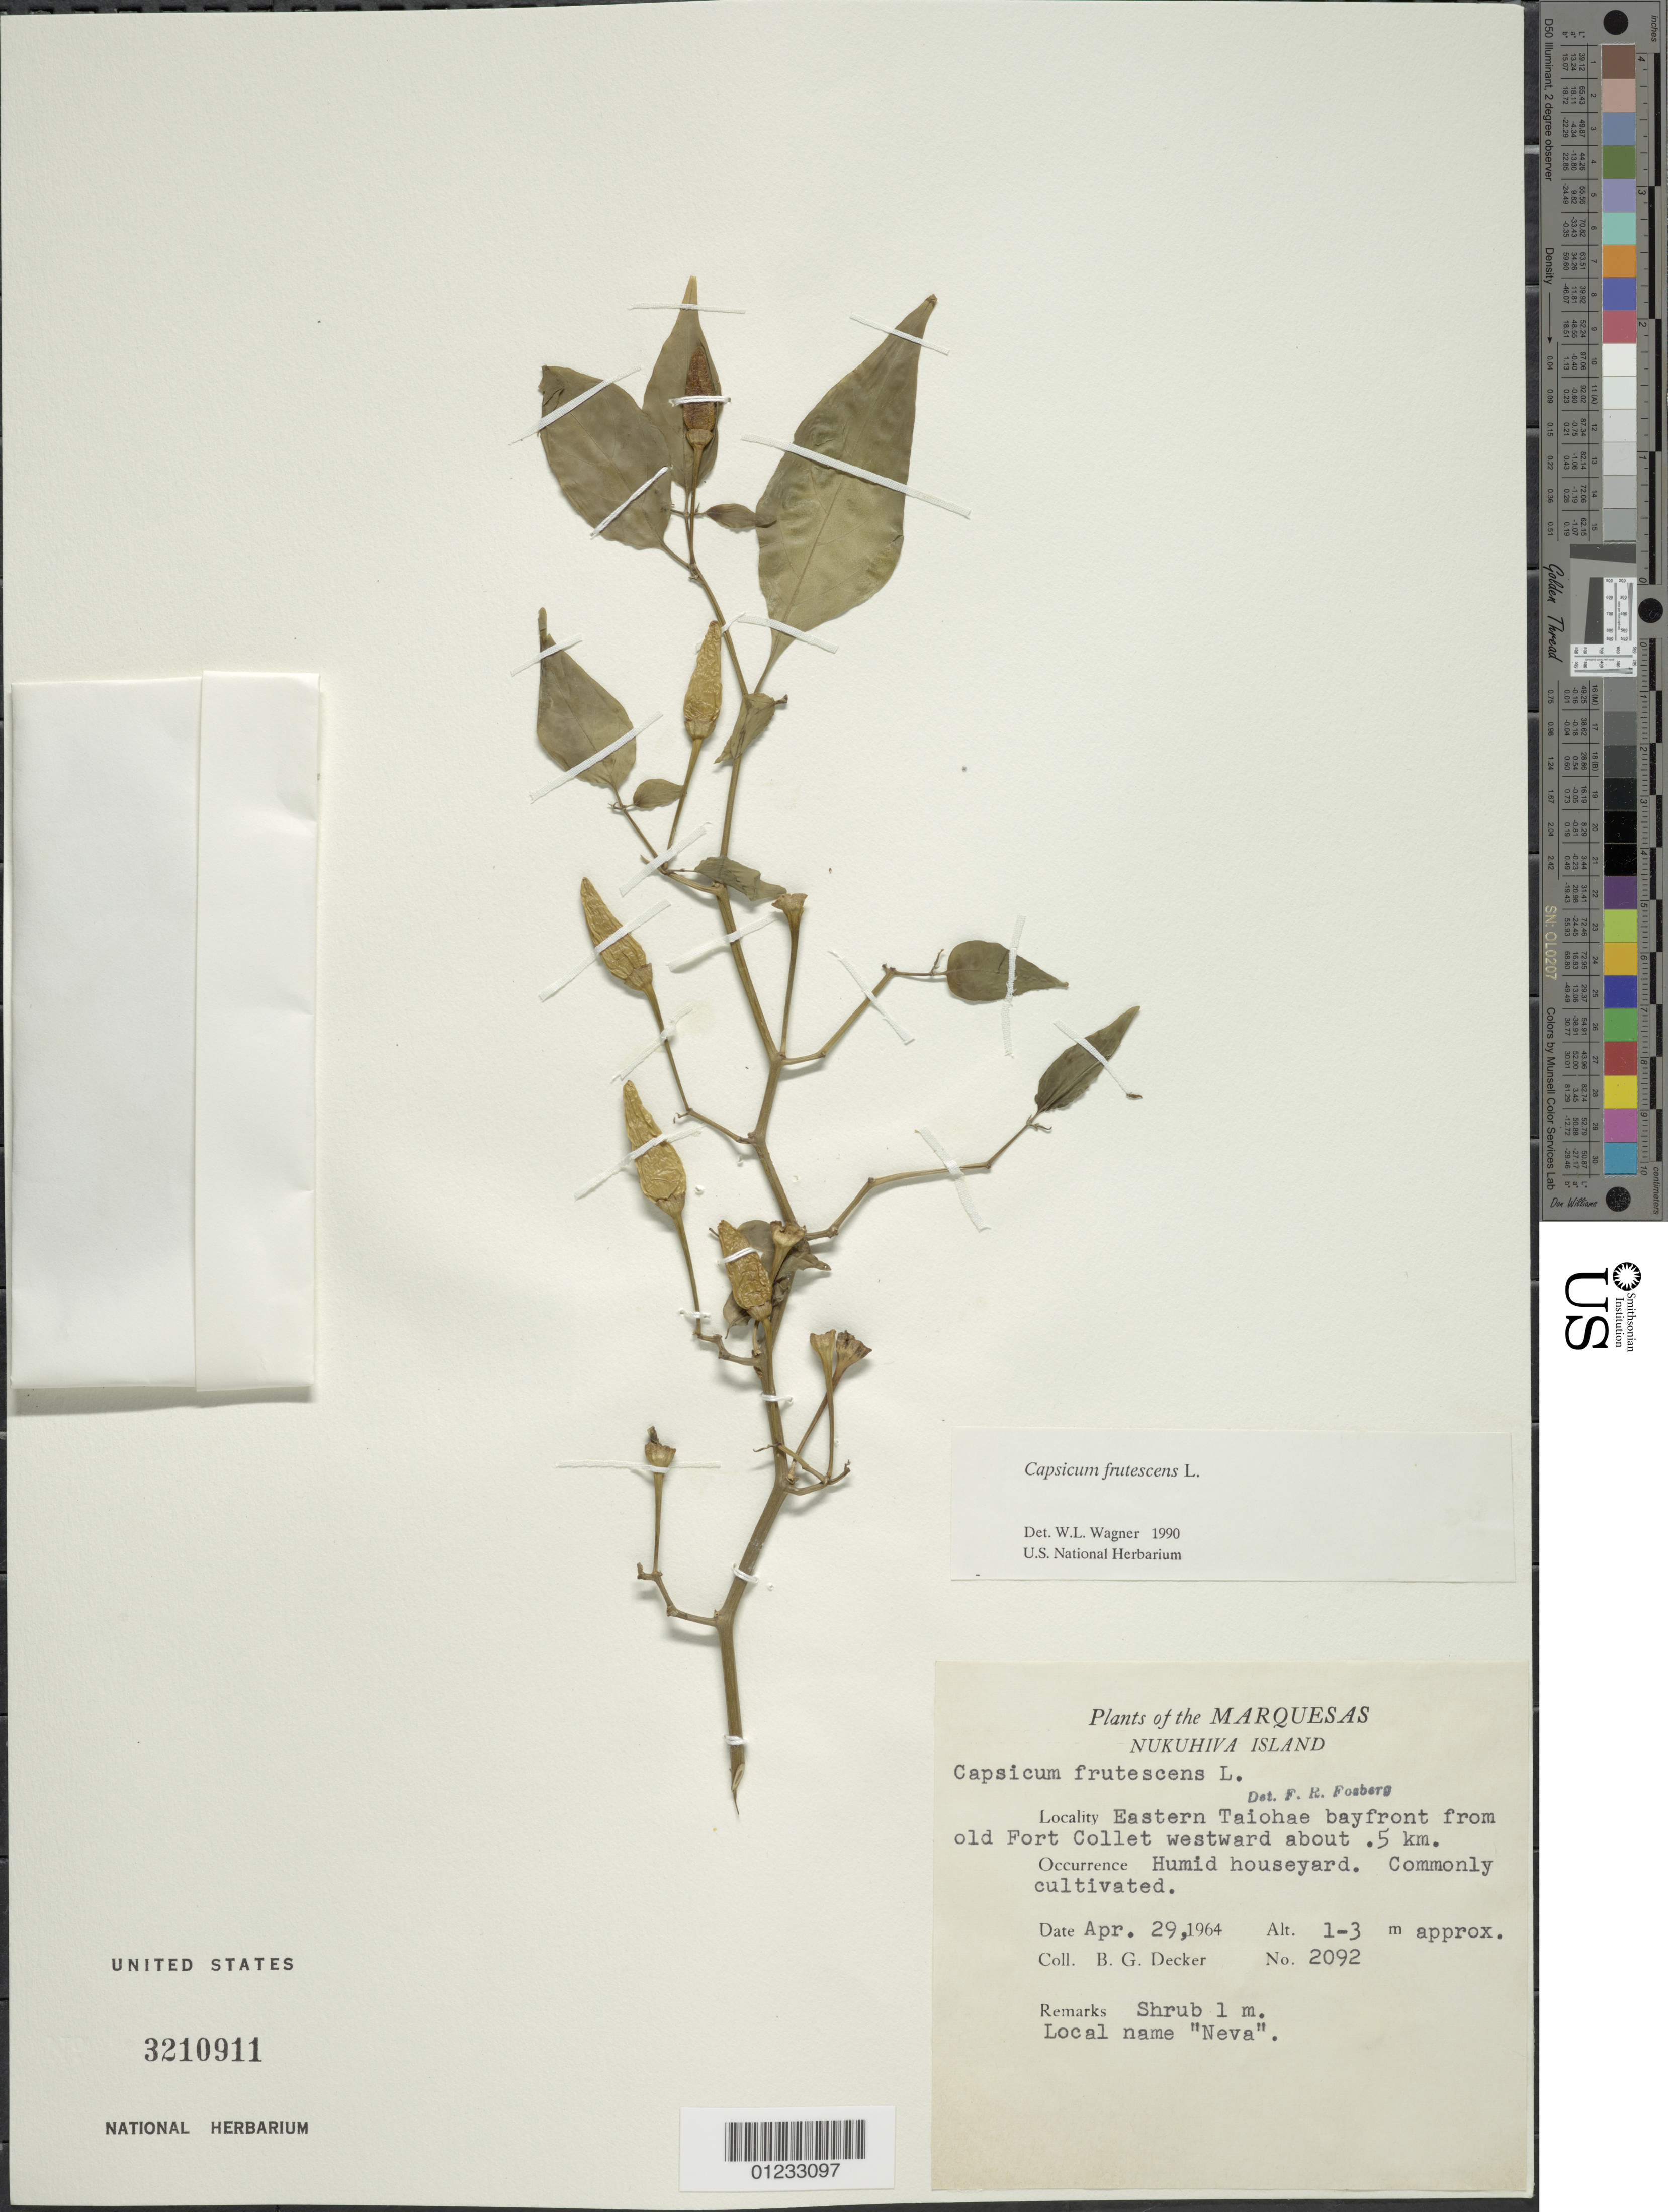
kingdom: Plantae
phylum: Tracheophyta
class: Magnoliopsida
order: Solanales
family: Solanaceae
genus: Capsicum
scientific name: Capsicum frutescens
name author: L.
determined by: Wagner, W. L., (BOT), Smithsonian Institution - National Museum of Natural History (UNITED STATES)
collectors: B. G. Decker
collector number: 2092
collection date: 1964-04-29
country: French Polynesia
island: Nuku Hiva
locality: E Taiohae bayfront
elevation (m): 1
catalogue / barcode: US 3210911